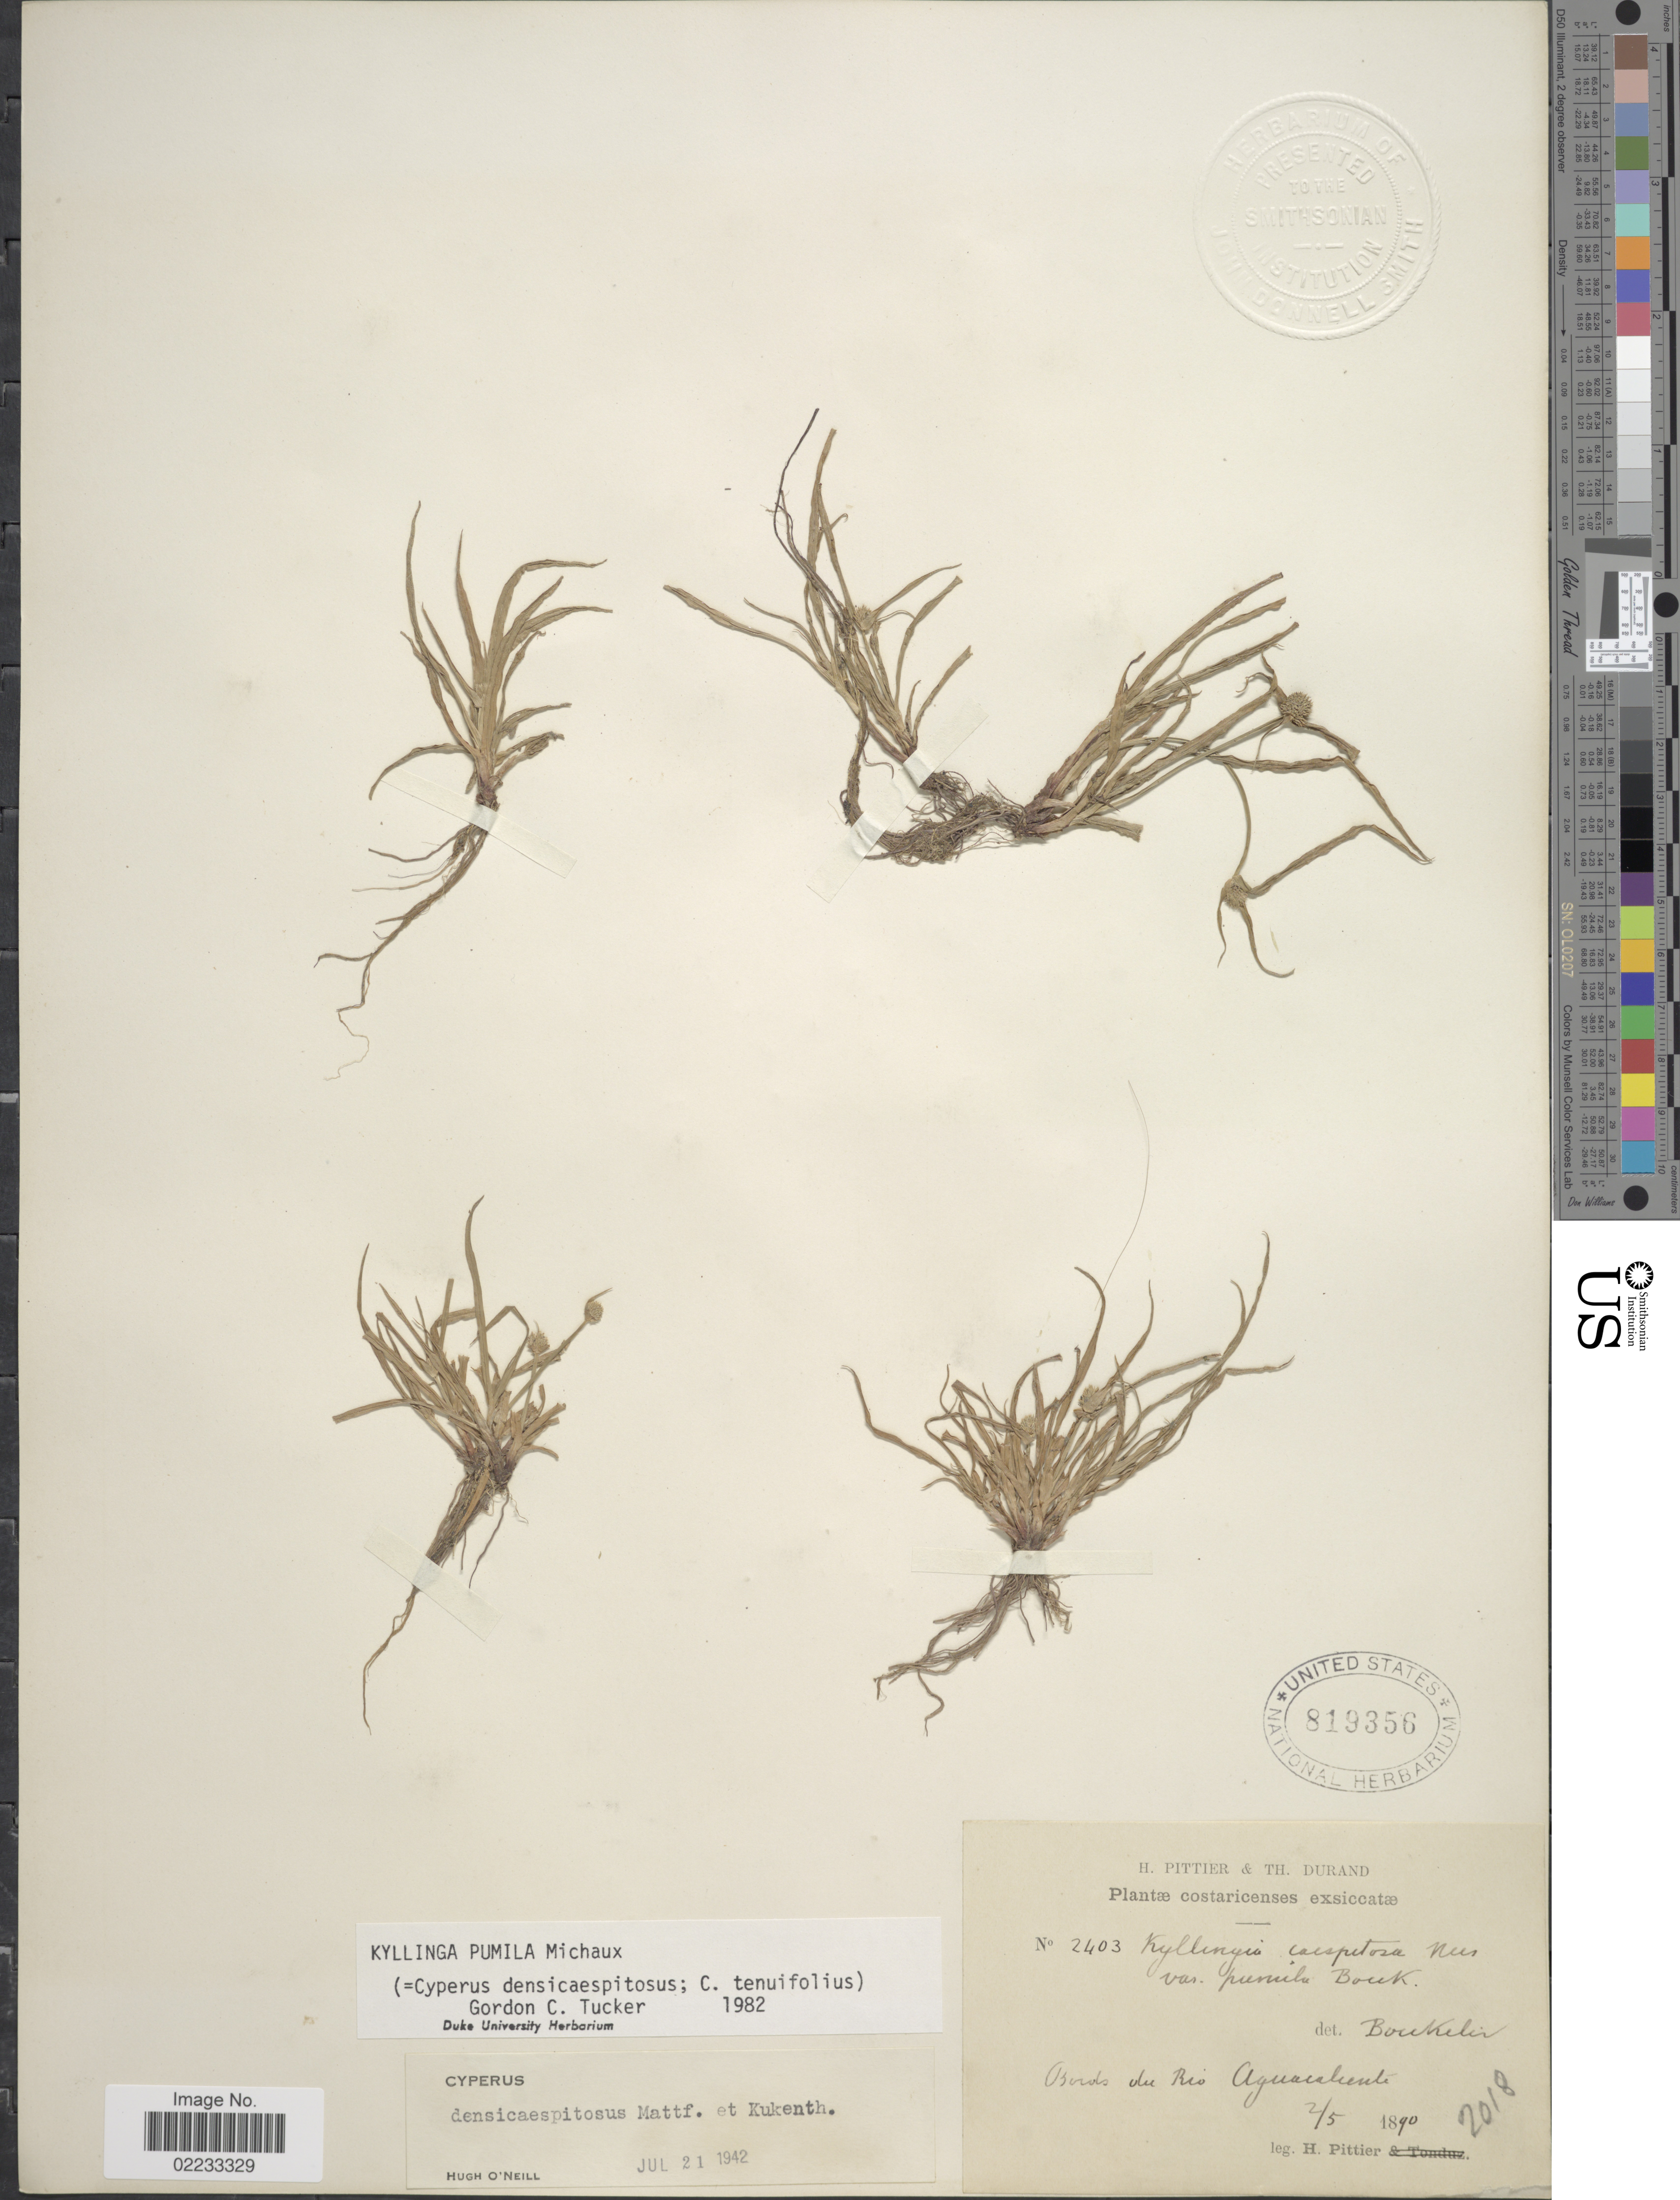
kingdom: Plantae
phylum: Tracheophyta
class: Liliopsida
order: Poales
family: Cyperaceae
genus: Cyperus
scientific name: Cyperus hortensis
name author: (Salzm. ex Steud.) Dorr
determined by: Strong, Mark T., (BOT), Smithsonian Institution - National Museum of Natural History (UNITED STATES)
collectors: H. F. Pittier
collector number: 2403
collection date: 1890-05-02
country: Costa Rica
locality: Bords du Rio Aguacaliente.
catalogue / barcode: US 819356